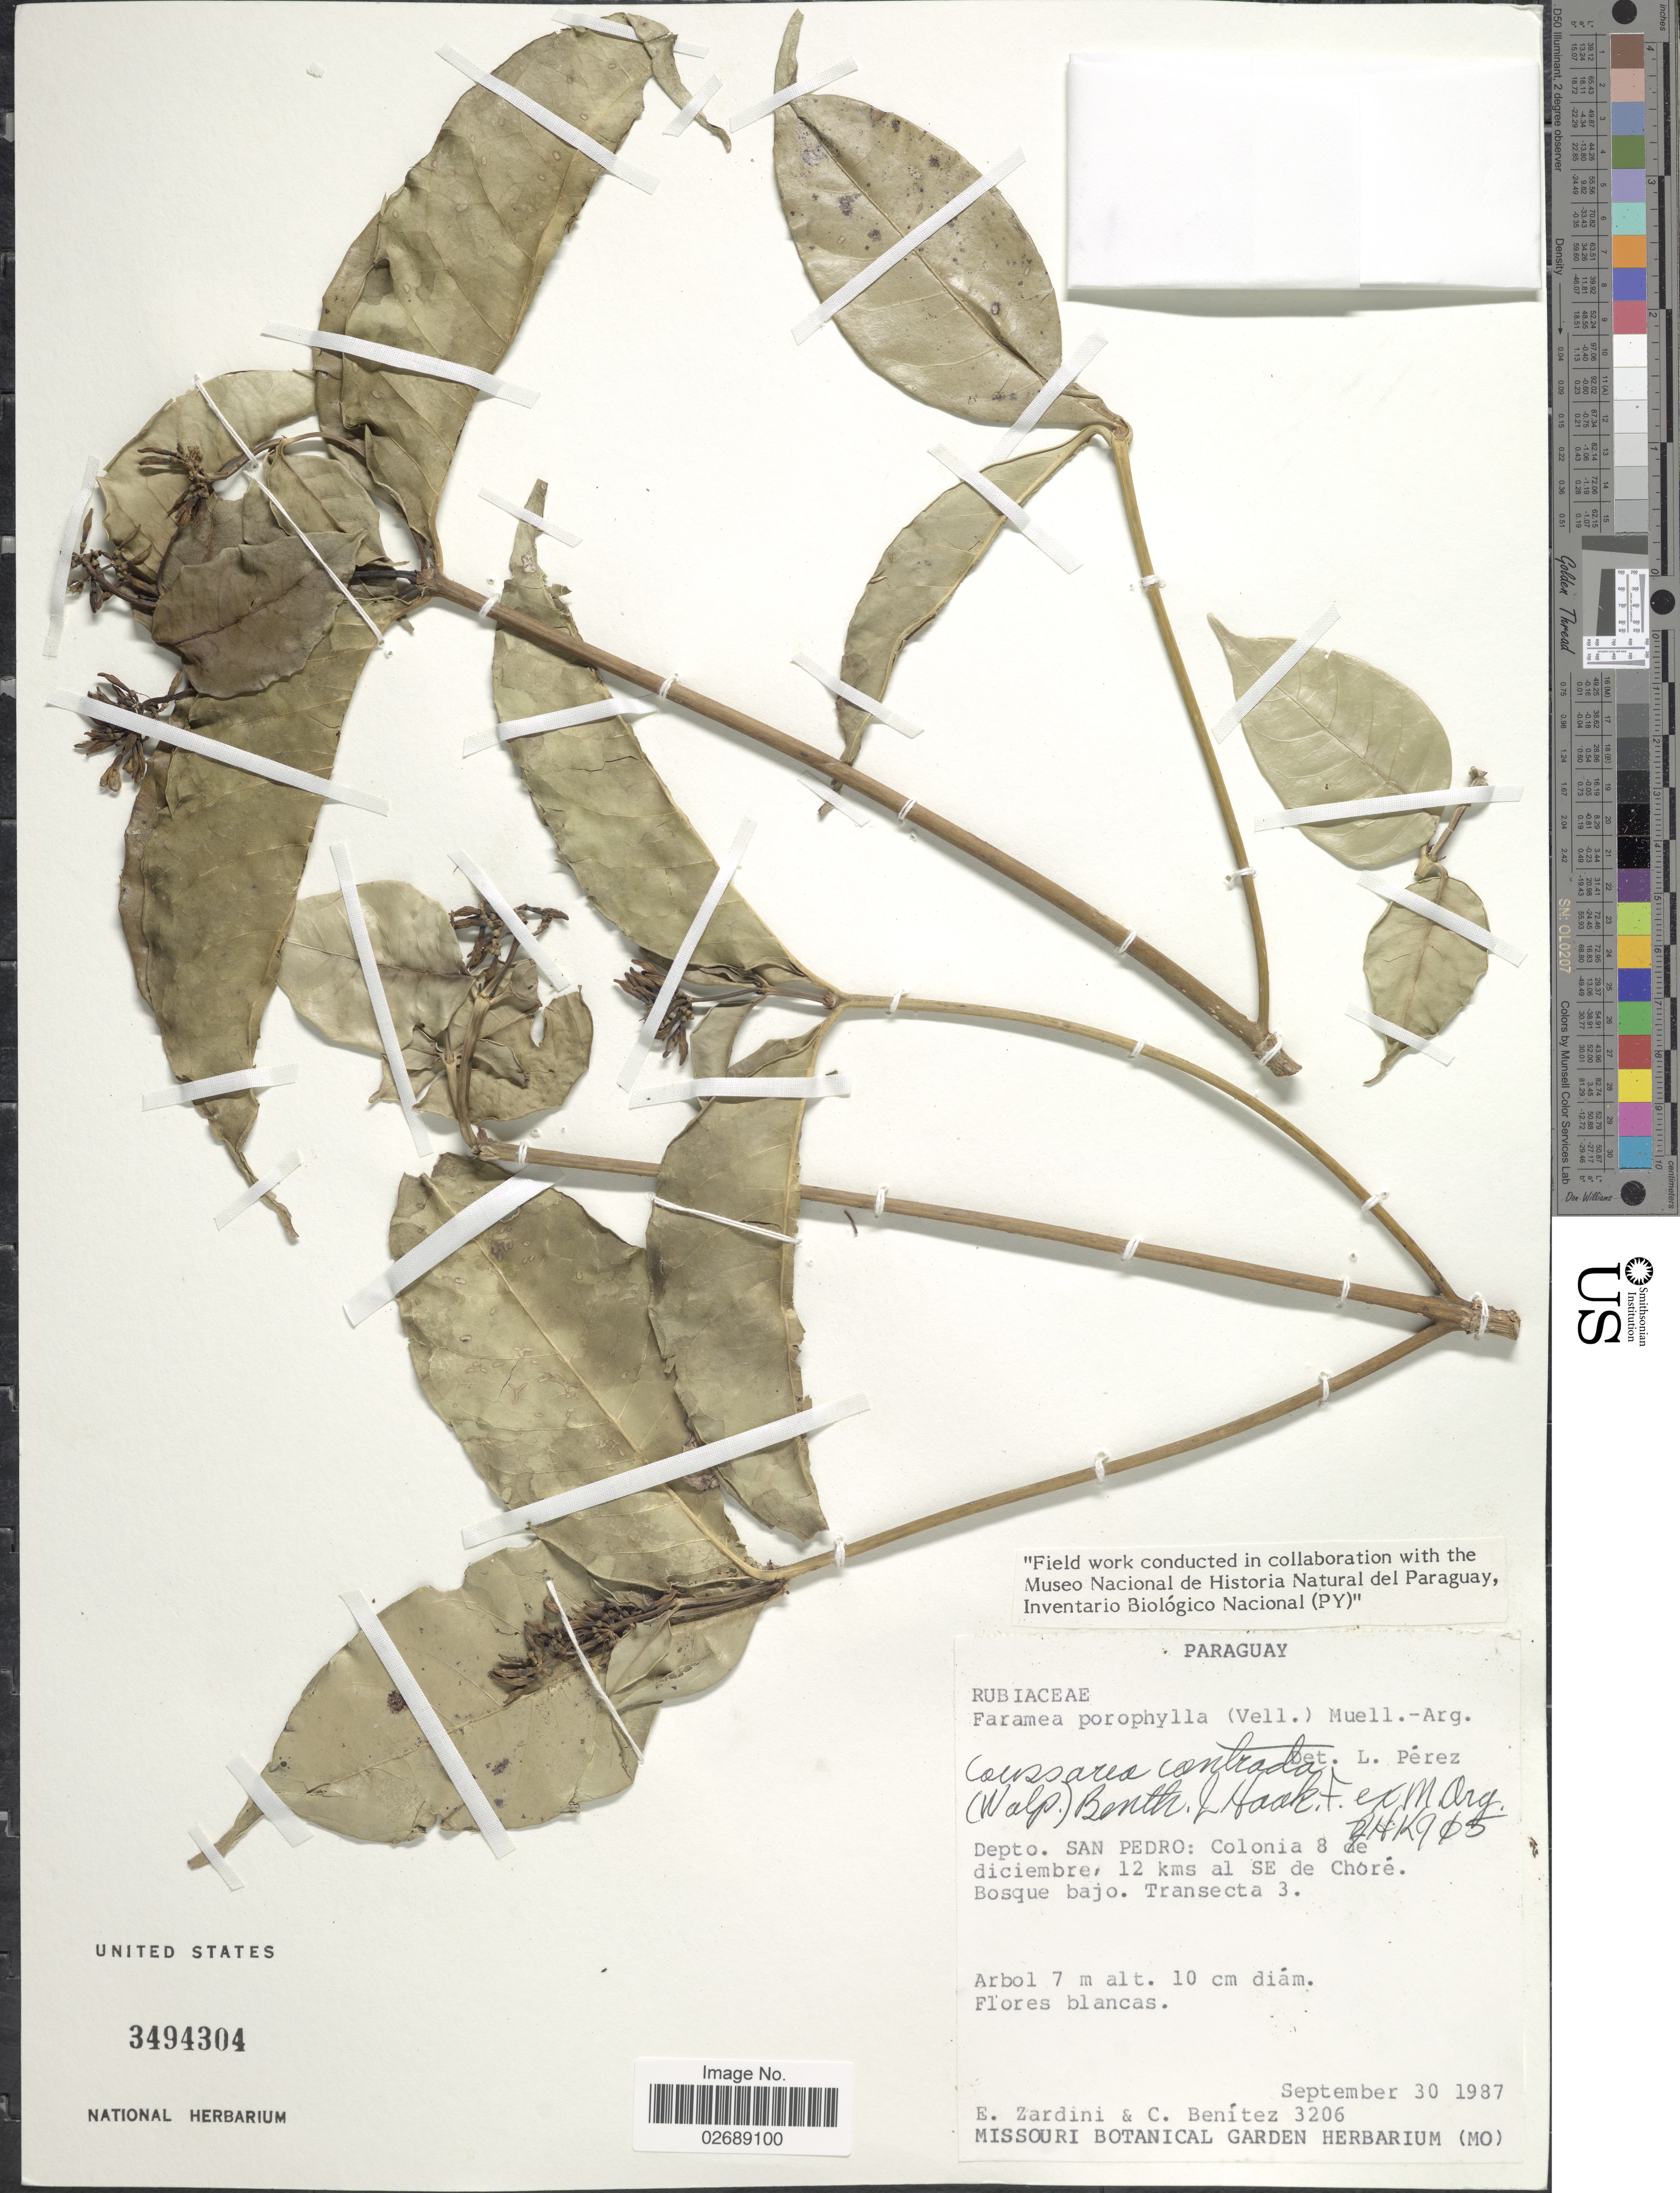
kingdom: Plantae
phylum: Tracheophyta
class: Magnoliopsida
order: Gentianales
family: Rubiaceae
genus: Coussarea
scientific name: Coussarea contracta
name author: (Walp.) Benth. & Hook. f. ex Müll. Arg.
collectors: E. M. Zardini & C. E. Benítez de Rojas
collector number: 3206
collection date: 1987-09-30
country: Paraguay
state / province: San Pedro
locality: Colonia 8 de diciembre, 12 kms al SE de Chore. Transecta 3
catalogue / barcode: US 3494304